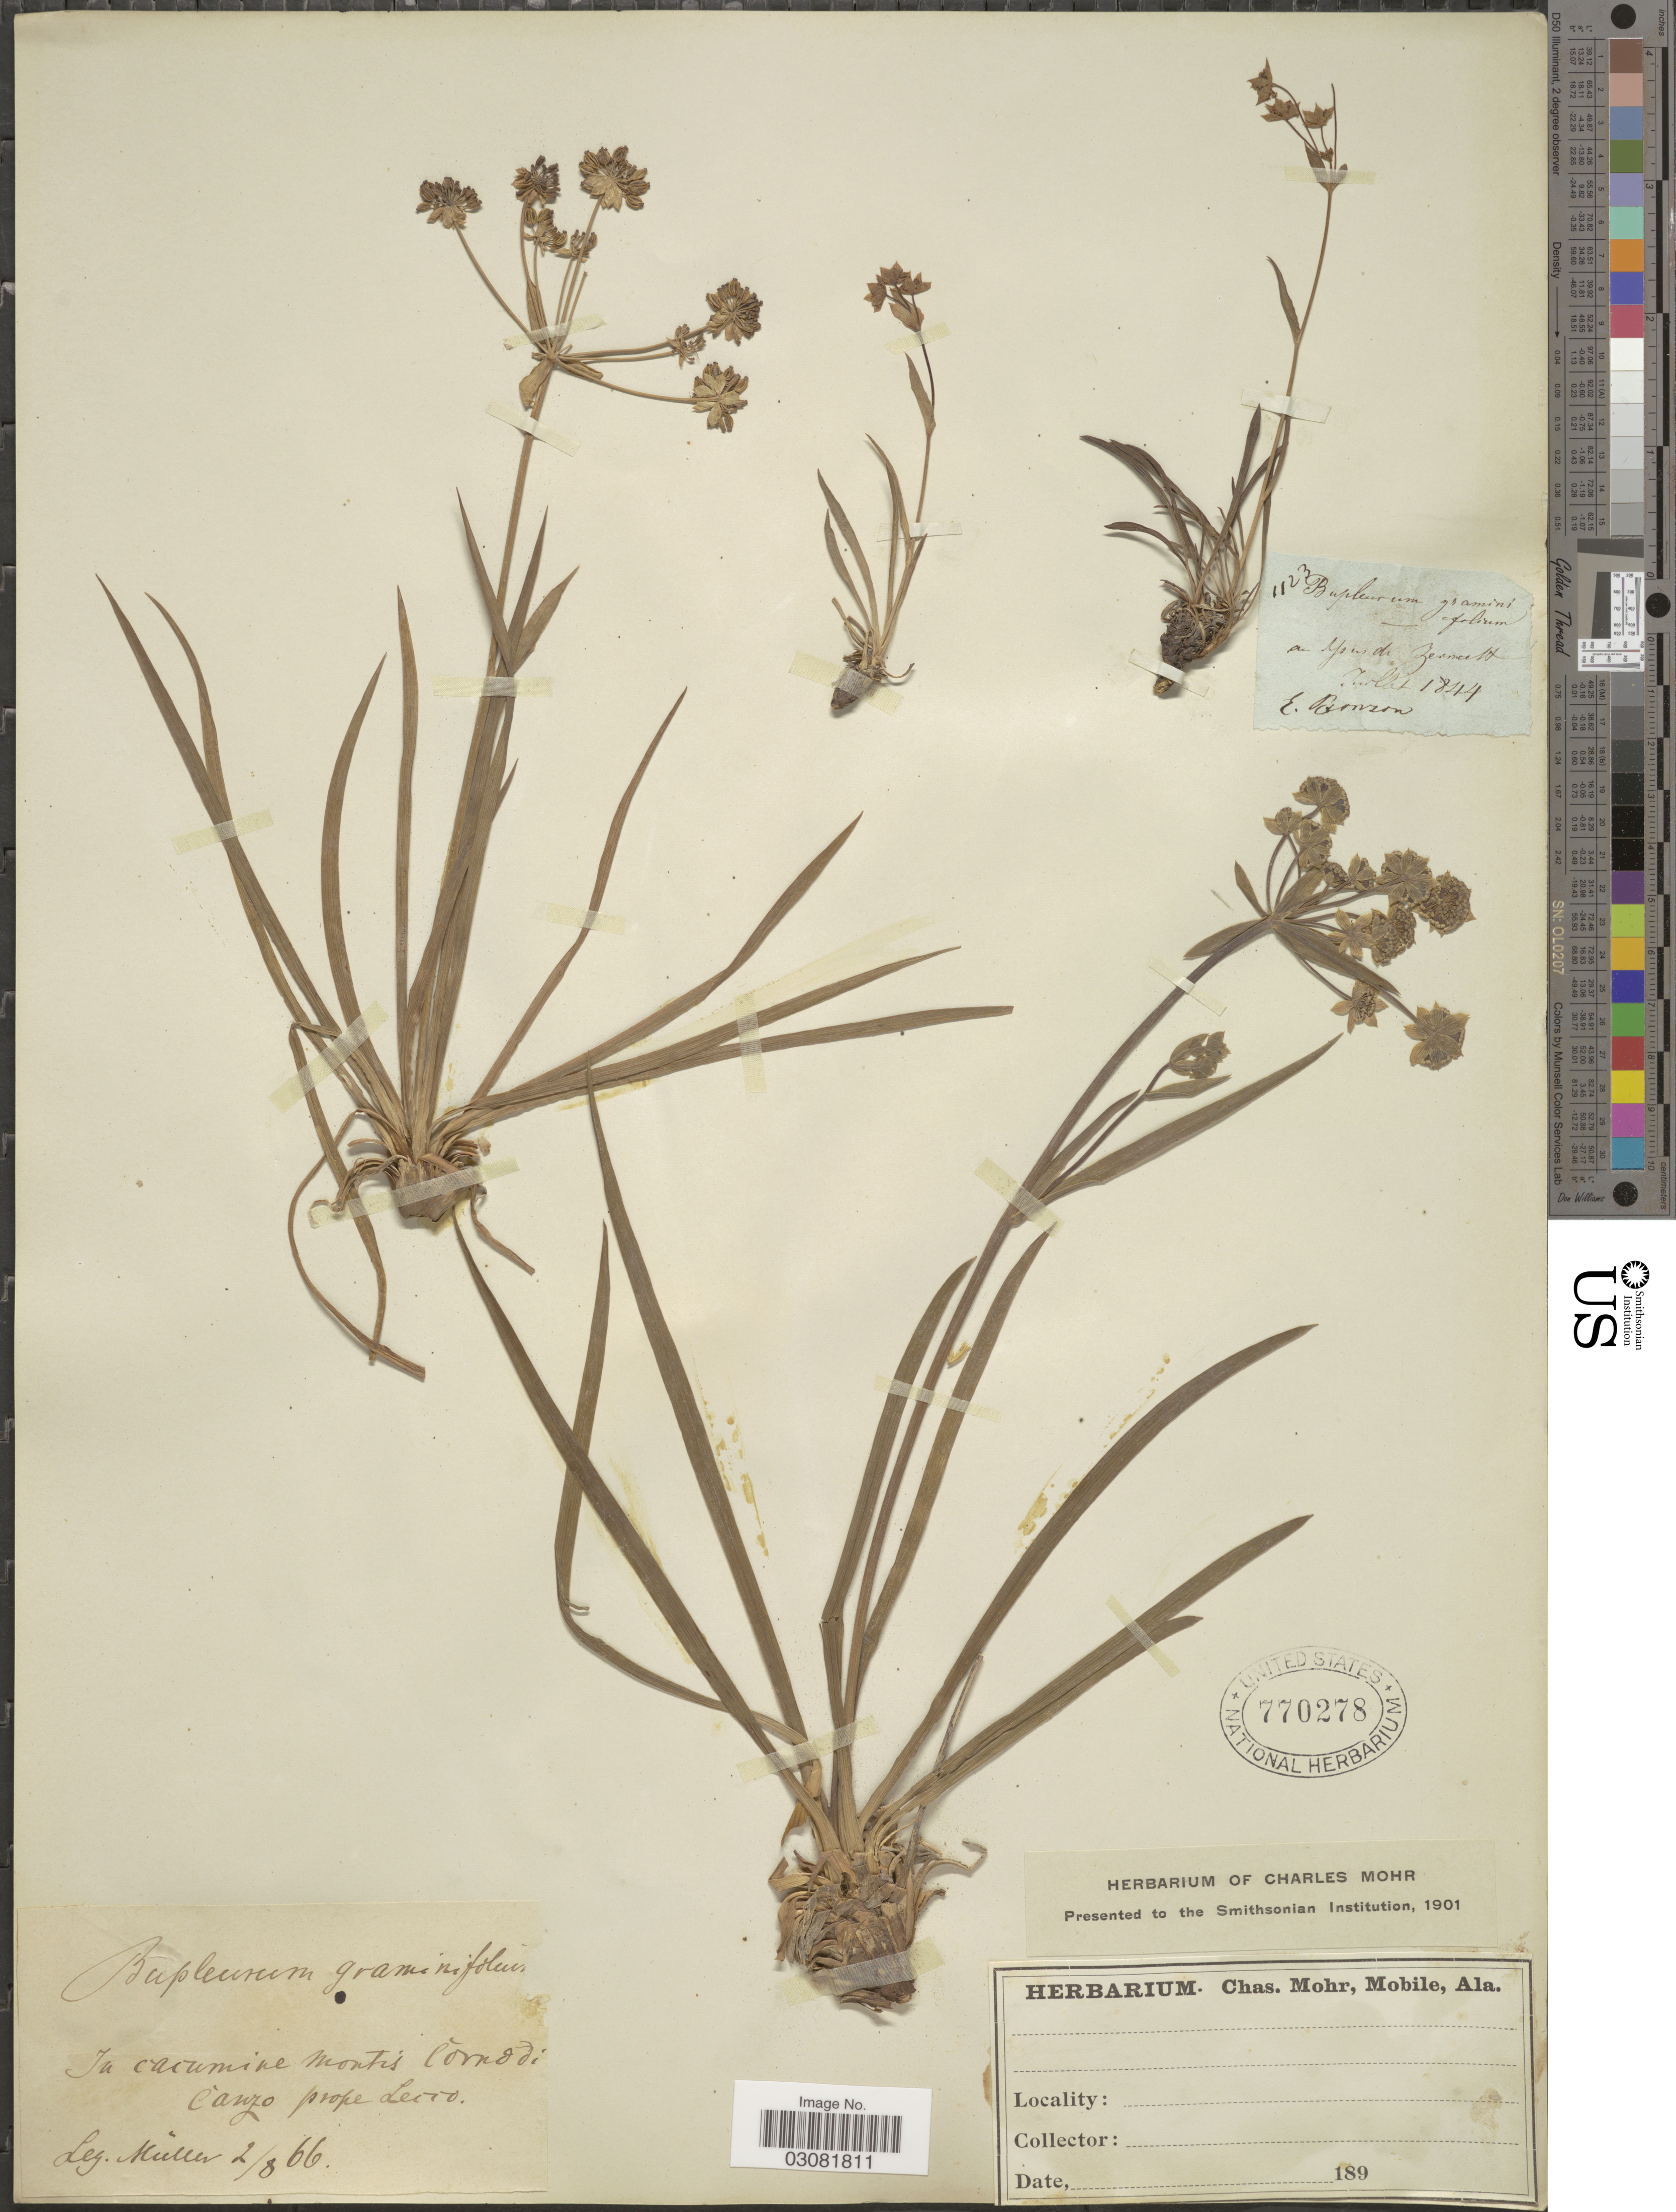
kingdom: Plantae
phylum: Tracheophyta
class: Magnoliopsida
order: Apiales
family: Apiaceae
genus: Bupleurum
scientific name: Bupleurum graminifolium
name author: Vahl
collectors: Müller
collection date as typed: Transcribed d/m/y: 2/8/66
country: Italy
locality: In cacumine montis Corno di Canzo prope Lecco.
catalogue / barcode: US 770278